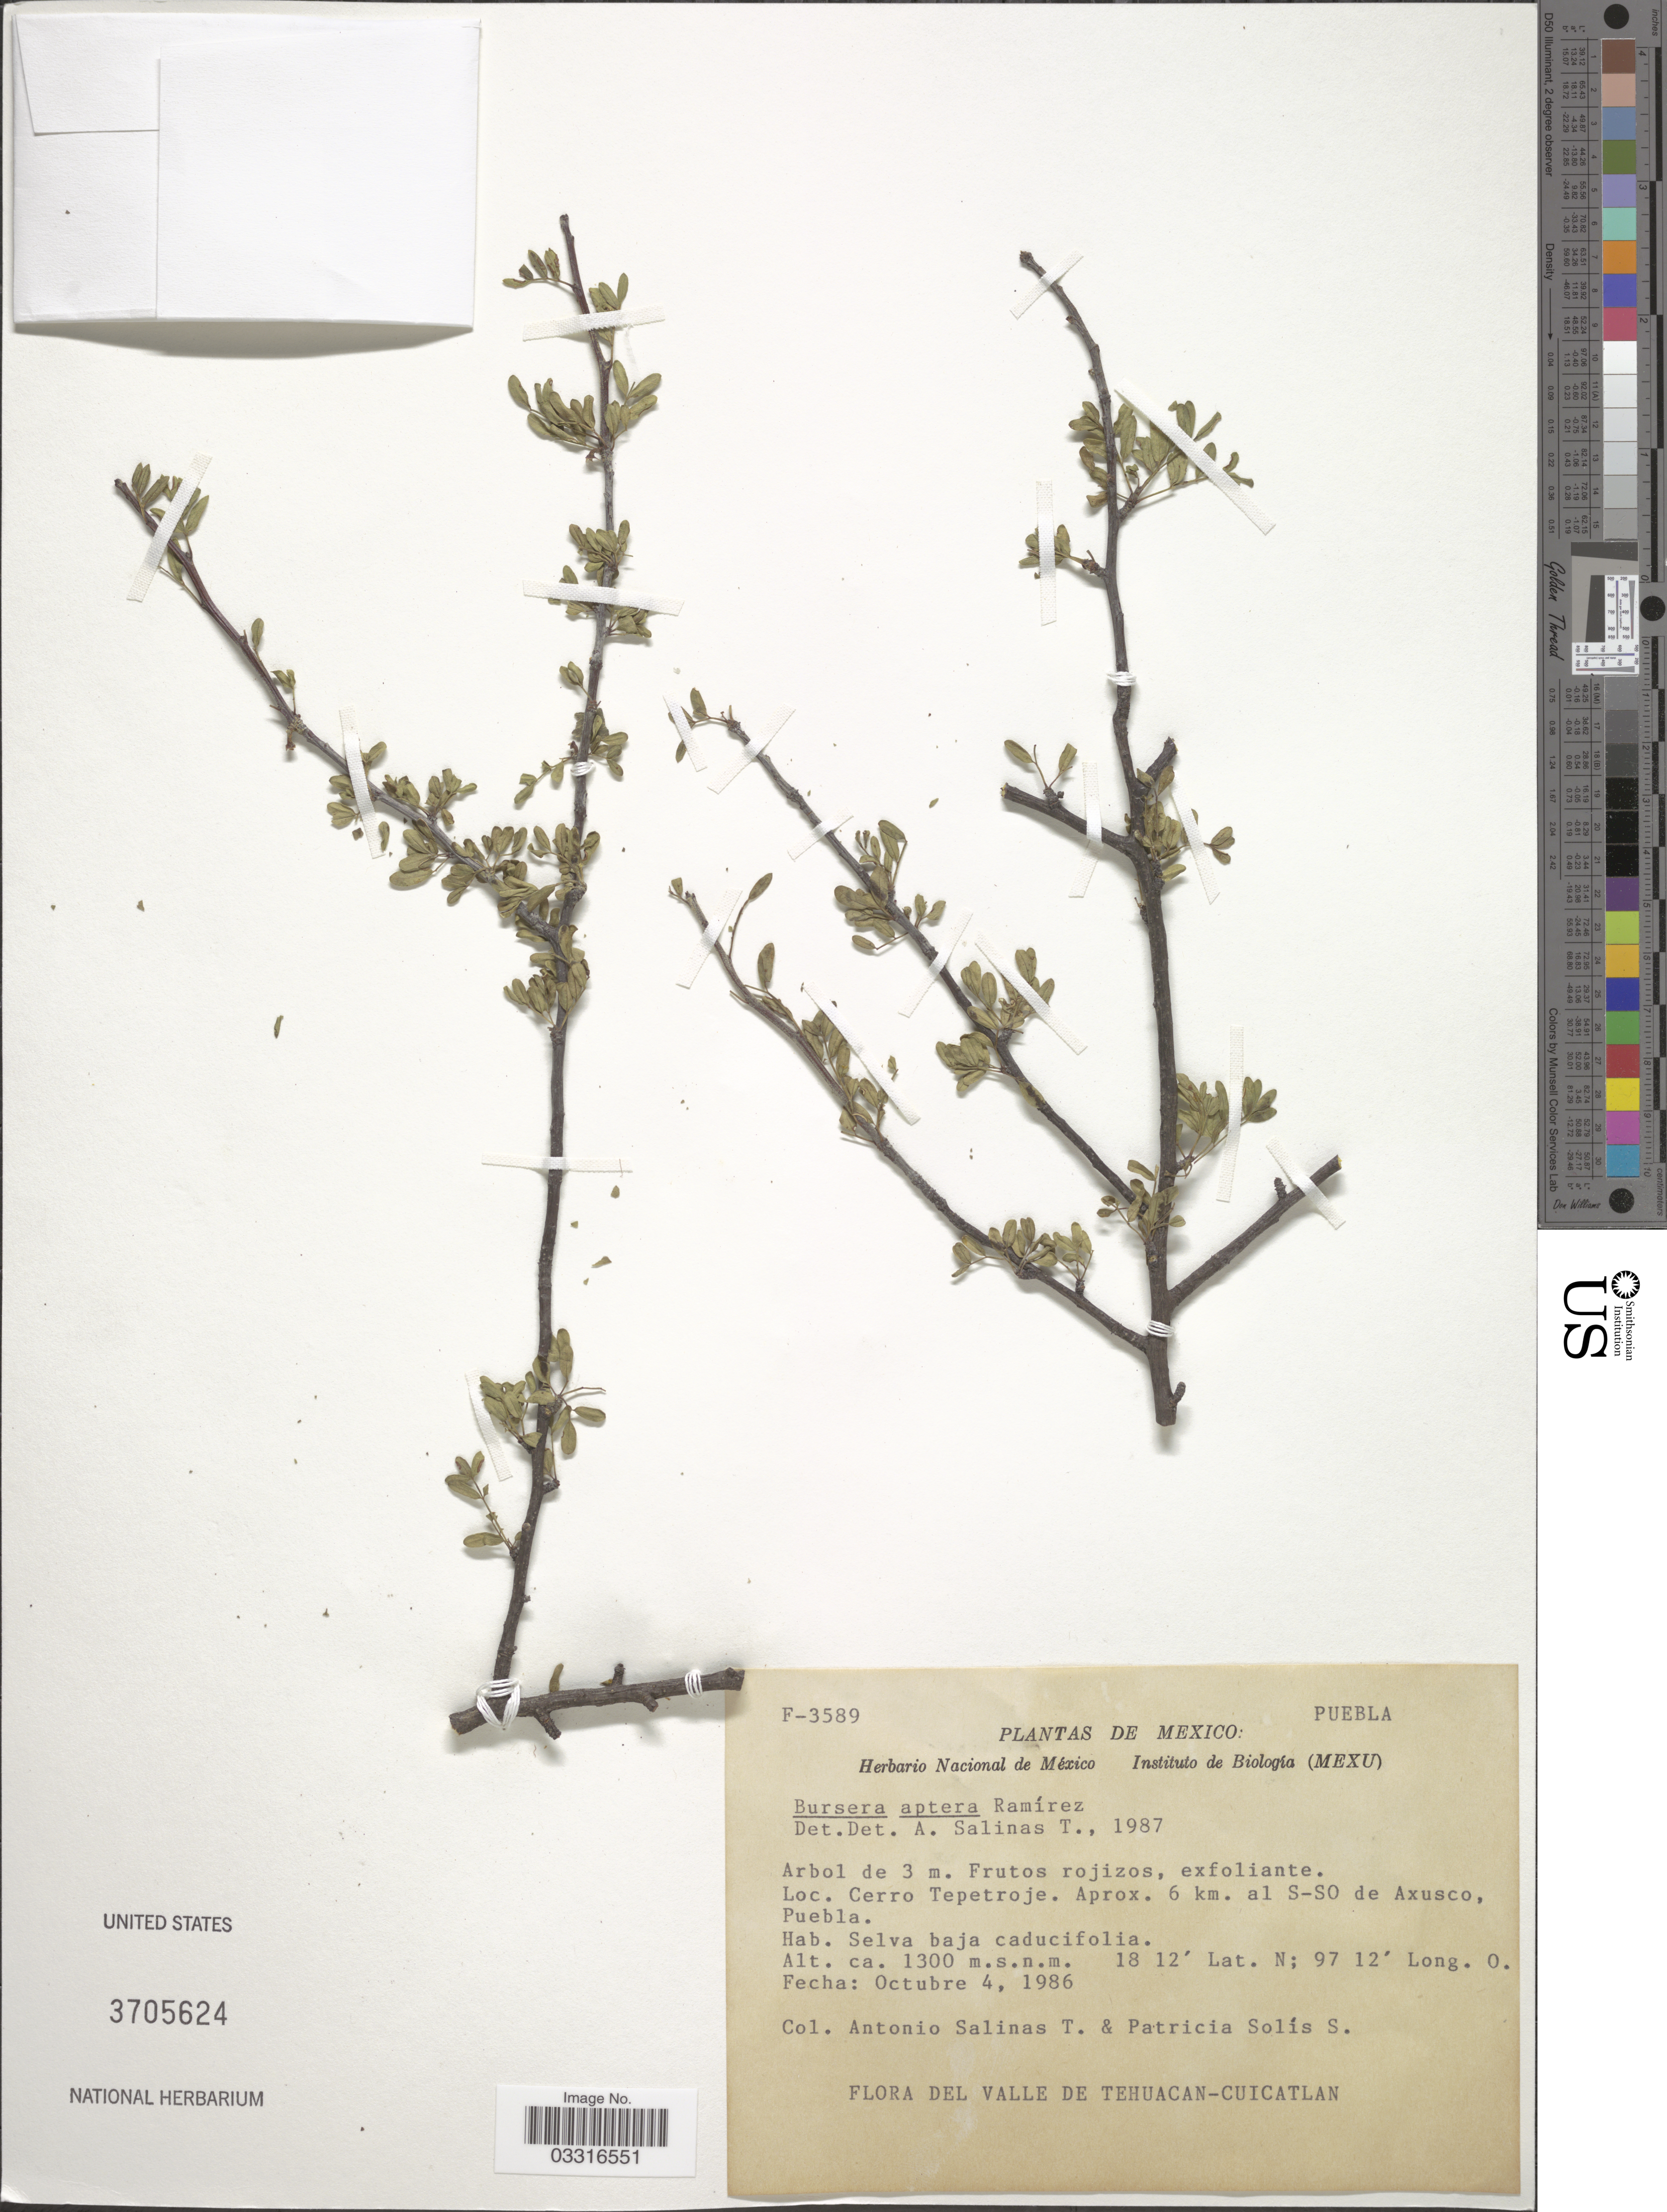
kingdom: Plantae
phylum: Tracheophyta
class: Magnoliopsida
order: Sapindales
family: Burseraceae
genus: Bursera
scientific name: Bursera aptera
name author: Ramírez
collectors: A. Salinas T. & P. Solis S.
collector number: F-3589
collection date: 1986-10-04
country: Mexico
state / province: Puebla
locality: Cerro Tepetroje. Aprox 6 km. al S-SO de Axusco.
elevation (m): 1300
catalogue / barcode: US 3705624